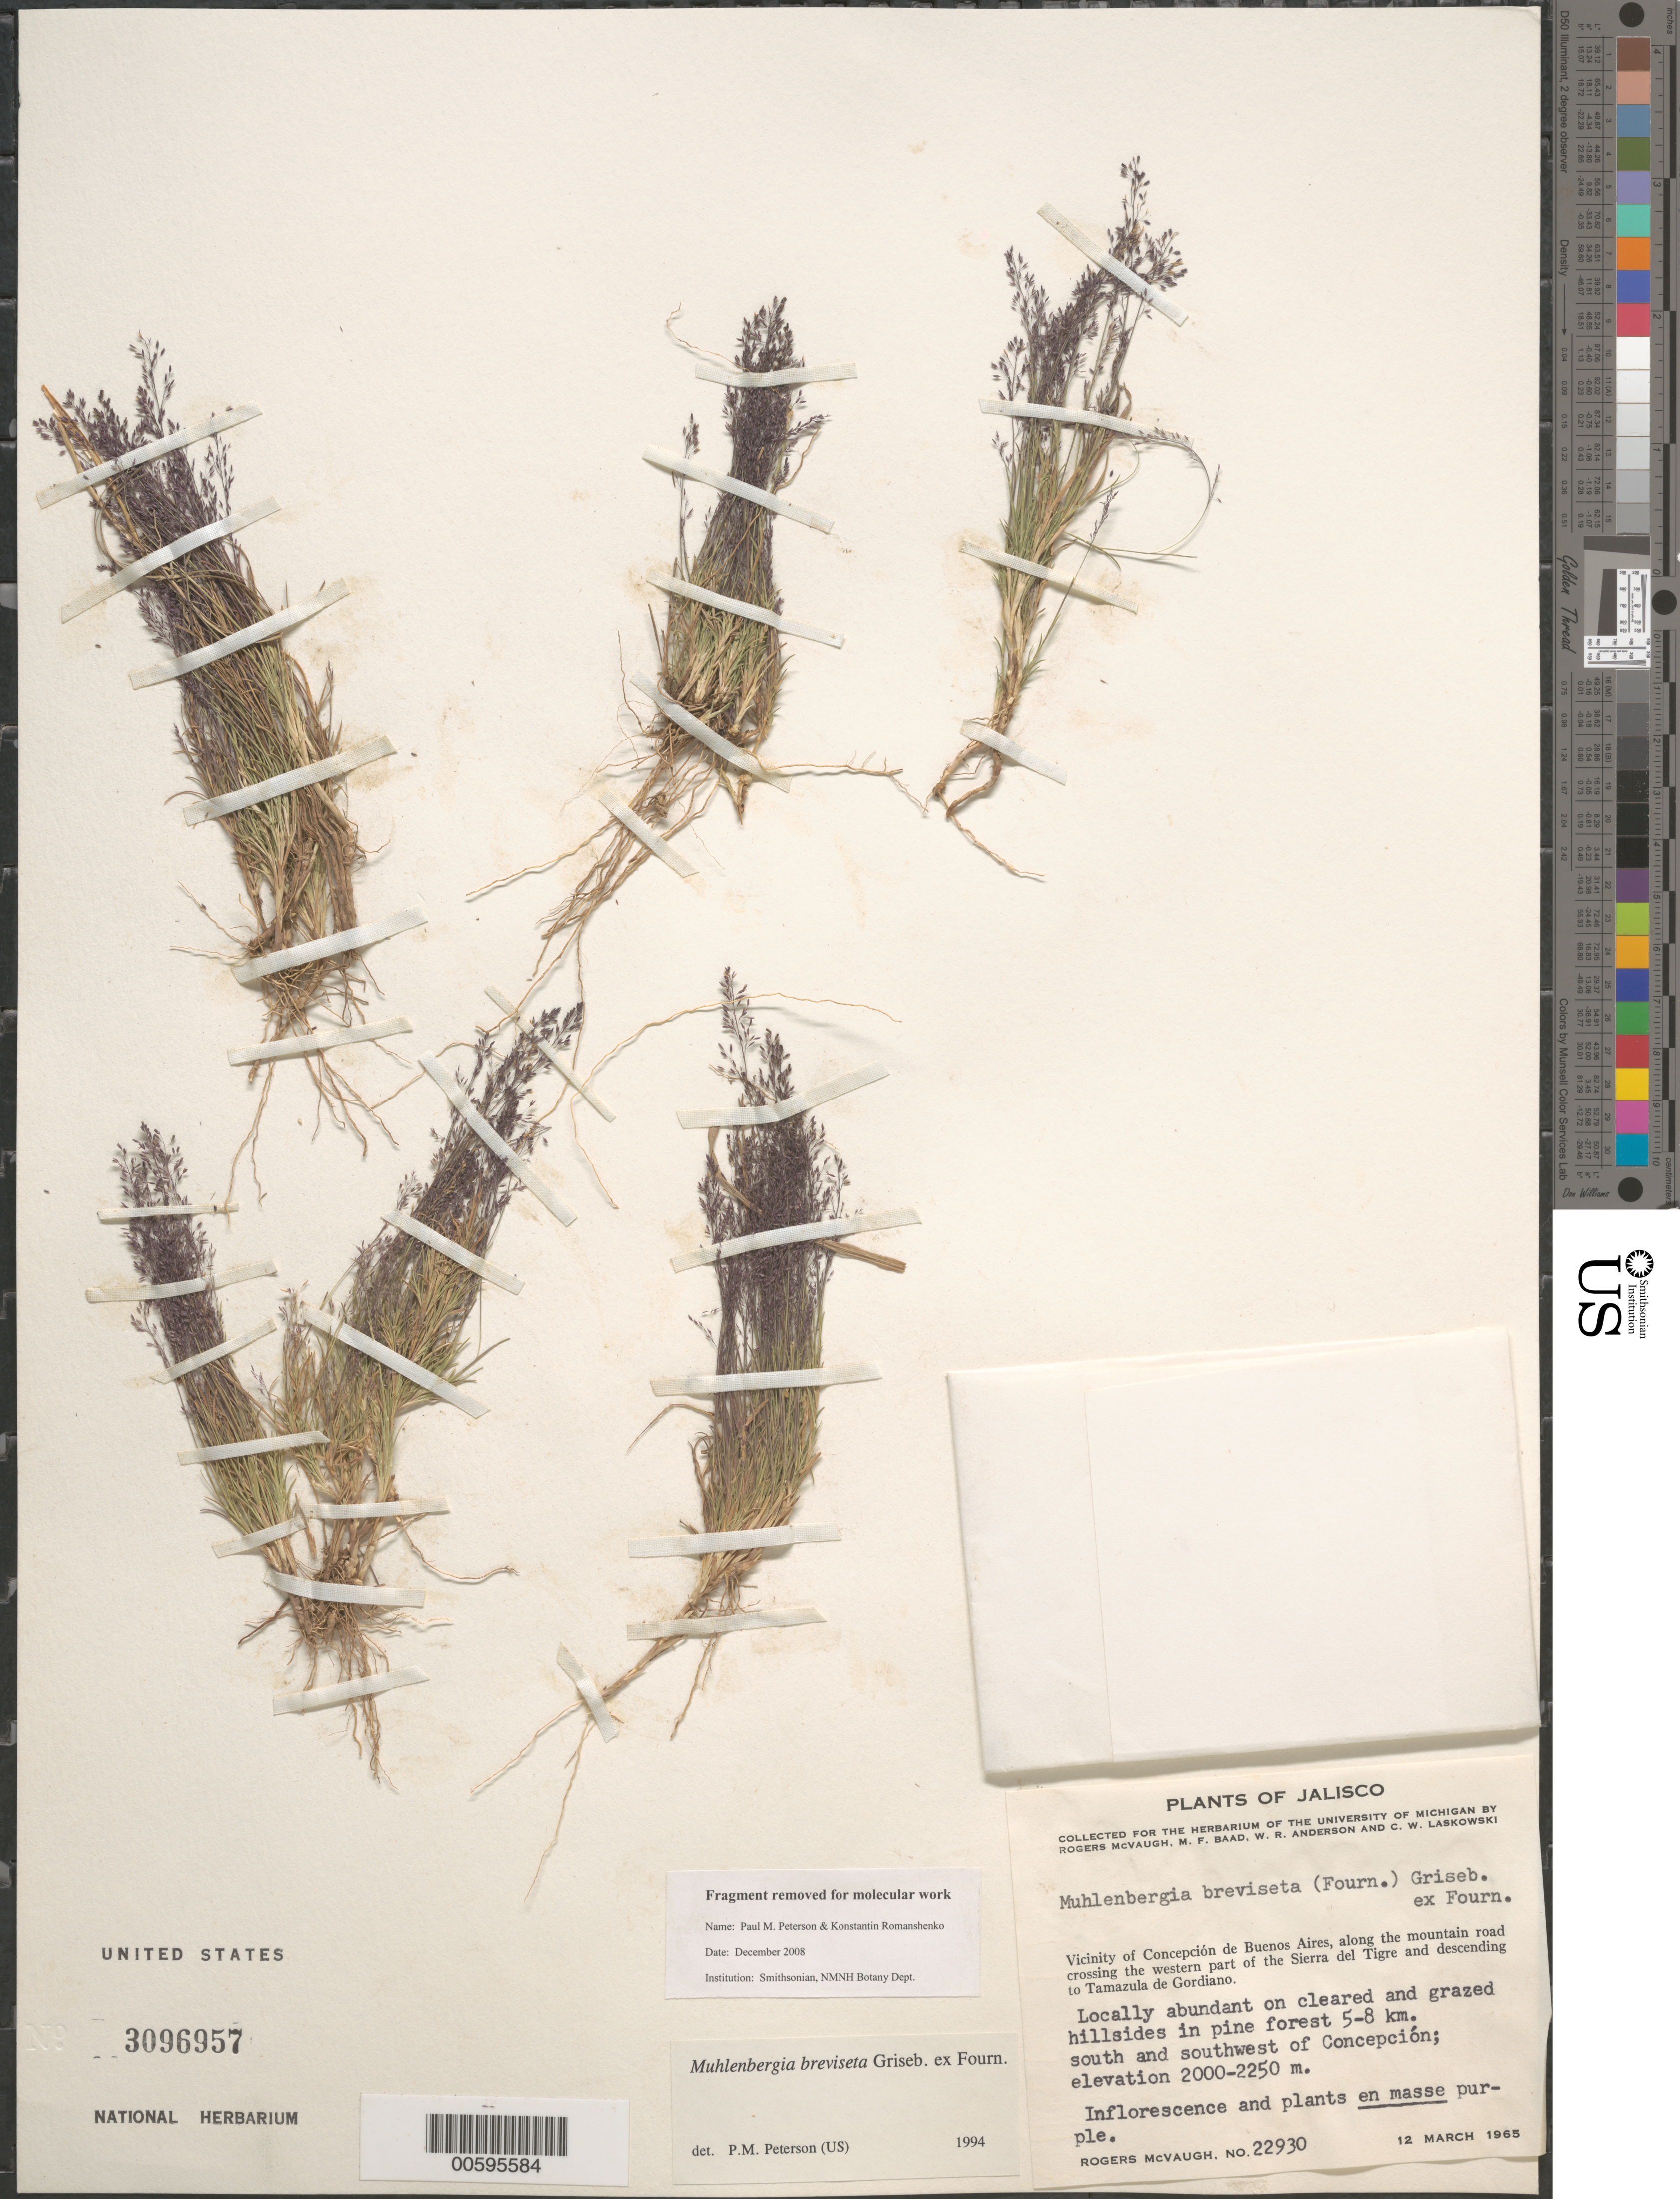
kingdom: Plantae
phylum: Tracheophyta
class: Liliopsida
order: Poales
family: Poaceae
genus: Muhlenbergia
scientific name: Muhlenbergia breviseta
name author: Griseb. ex E. Fourn.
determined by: Peterson, Paul M., (BOT), Smithsonian Institution - National Museum of Natural History (UNITED STATES)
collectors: R. McVaugh, M. F. Baad, W. R. Anderson & C. Laskowski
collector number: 22930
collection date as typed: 12 Mar 1965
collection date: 1965-03-12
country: Mexico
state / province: Jalisco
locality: Vic of Concepción de Buenos Aires, along mt rd crossing W part of the Sierra del Tigre & descending to Tamazula de Gordiano...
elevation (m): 2000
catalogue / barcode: US 3096957